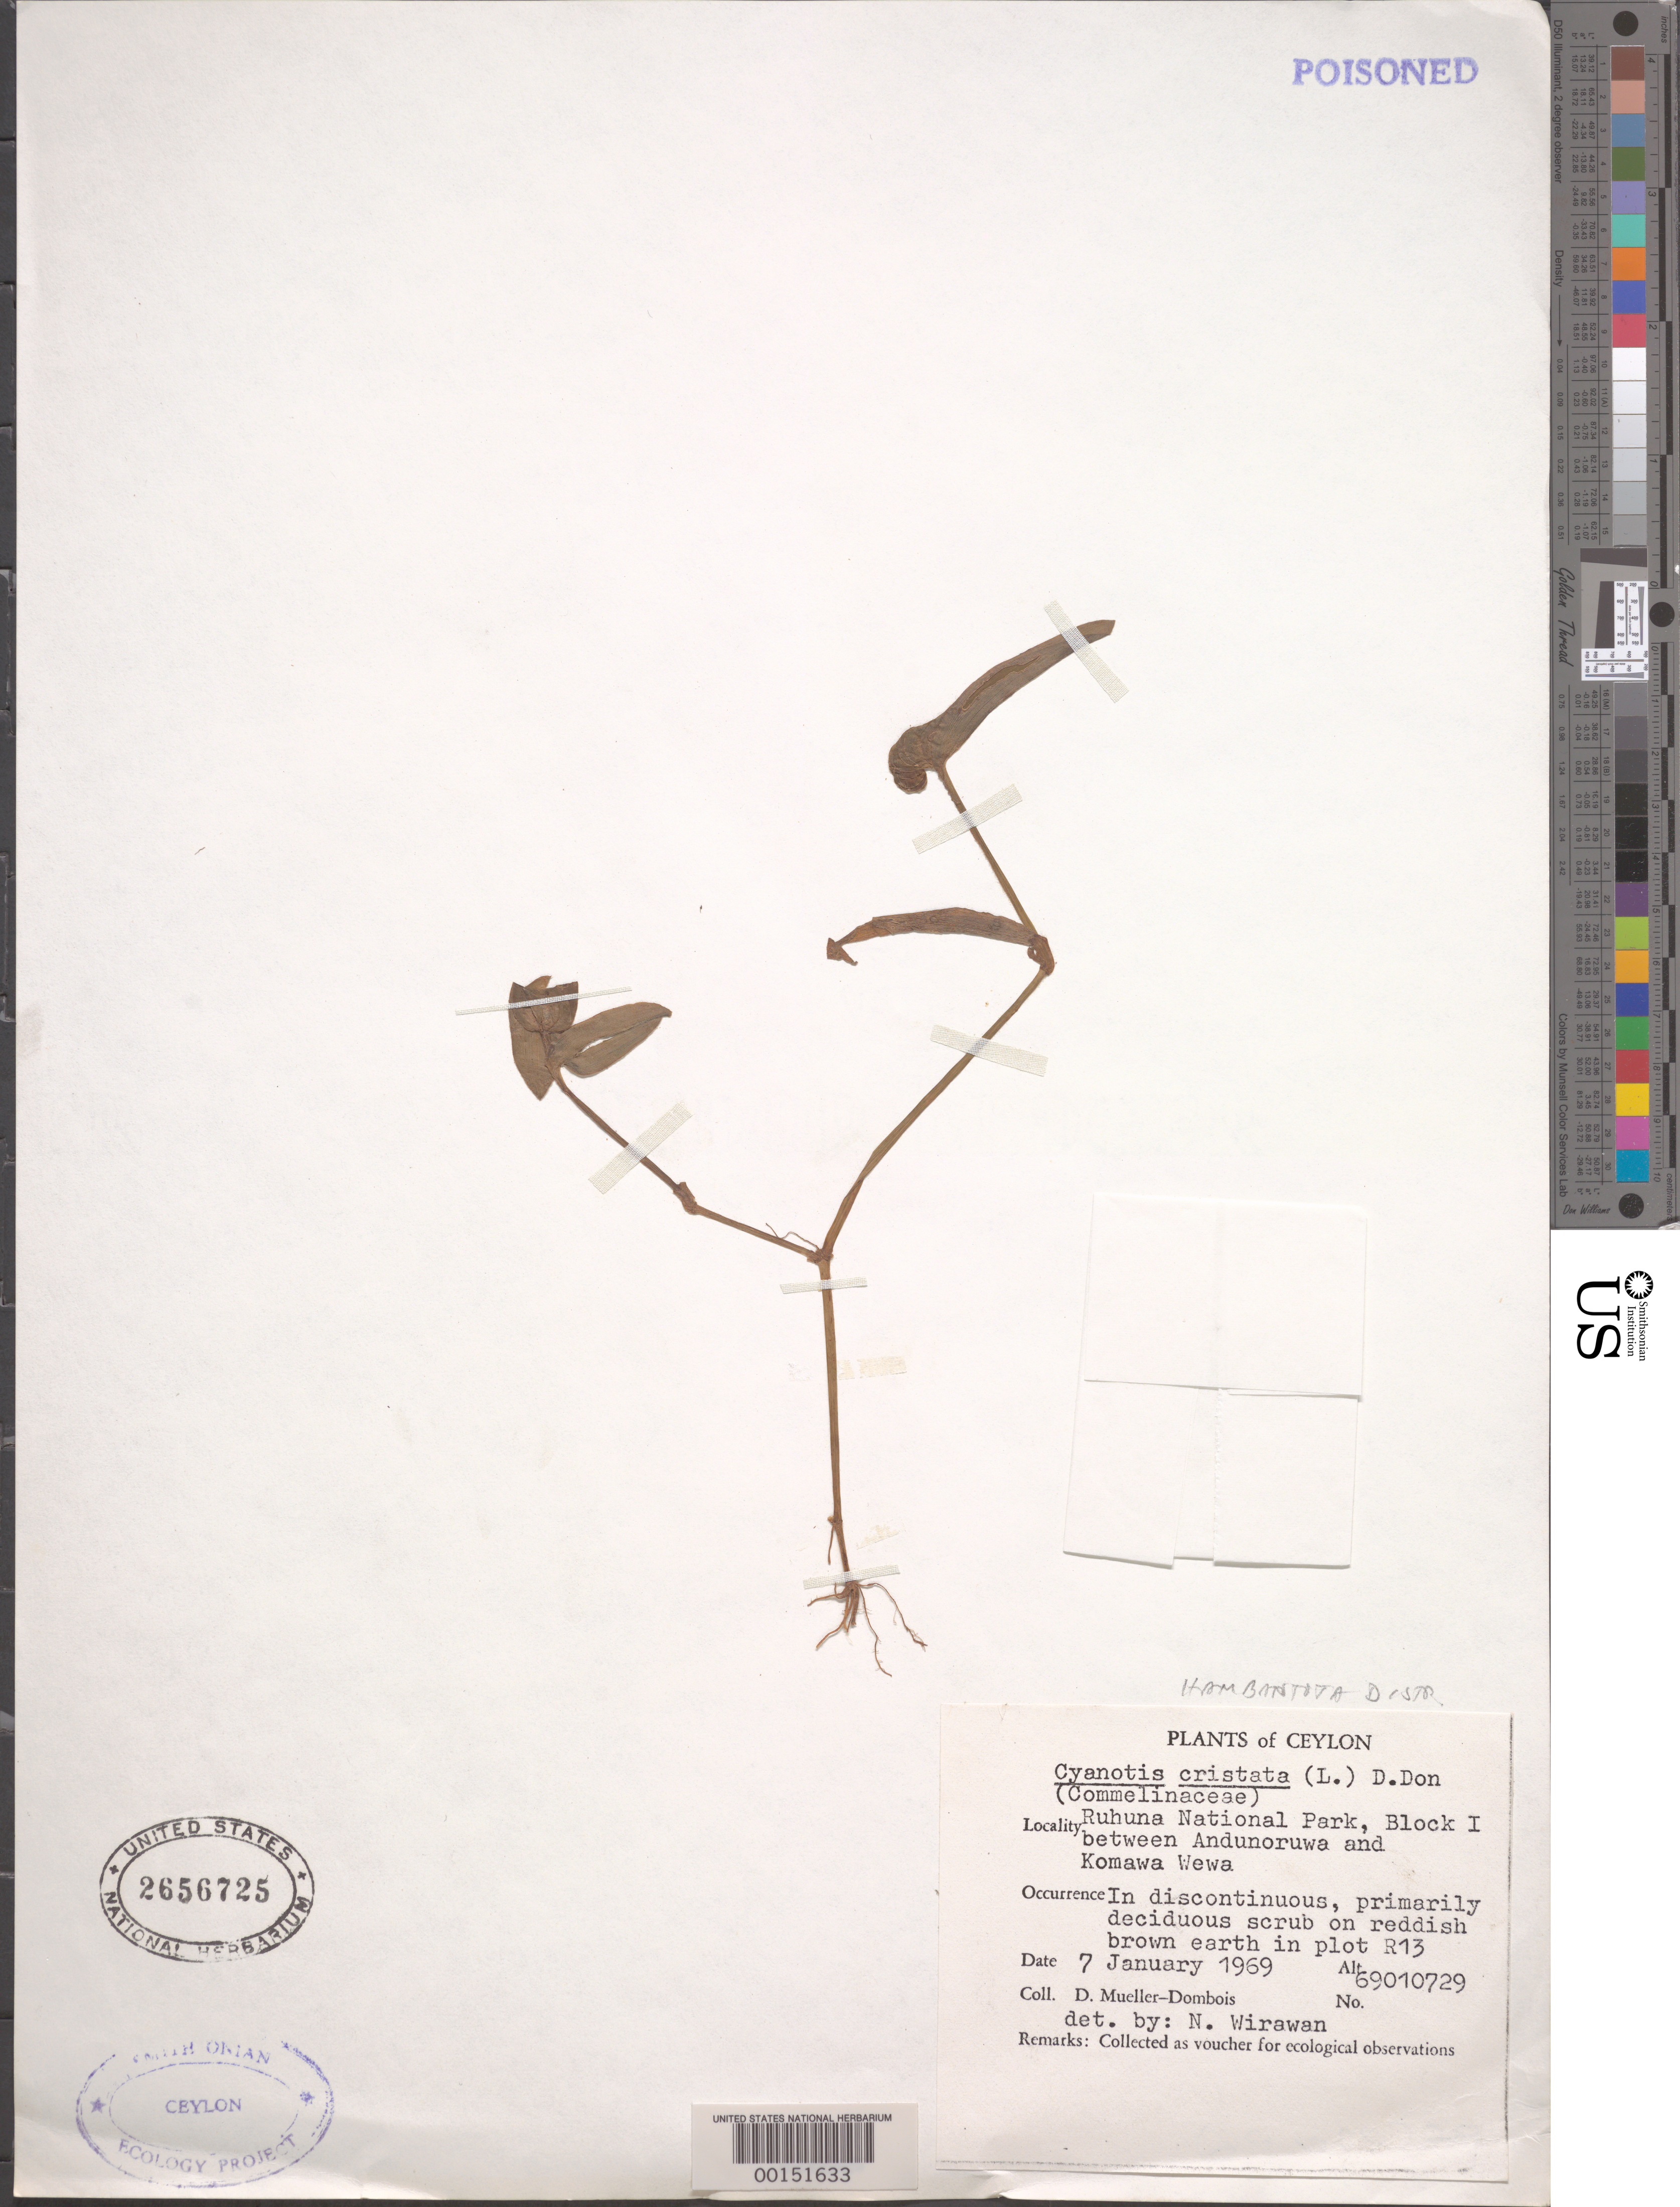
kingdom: Plantae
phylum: Tracheophyta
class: Liliopsida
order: Commelinales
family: Commelinaceae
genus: Cyanotis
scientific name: Cyanotis cristata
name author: (L.) D. Don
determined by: Wirawab, N.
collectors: D. Mueller-Dombois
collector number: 69010729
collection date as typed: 07 Jan 1969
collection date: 1969-01-07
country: Sri Lanka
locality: Ruhuna national park, between andunoruwa and komawa wewa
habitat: Deciduous scrub on red brown soil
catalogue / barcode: US 2656725